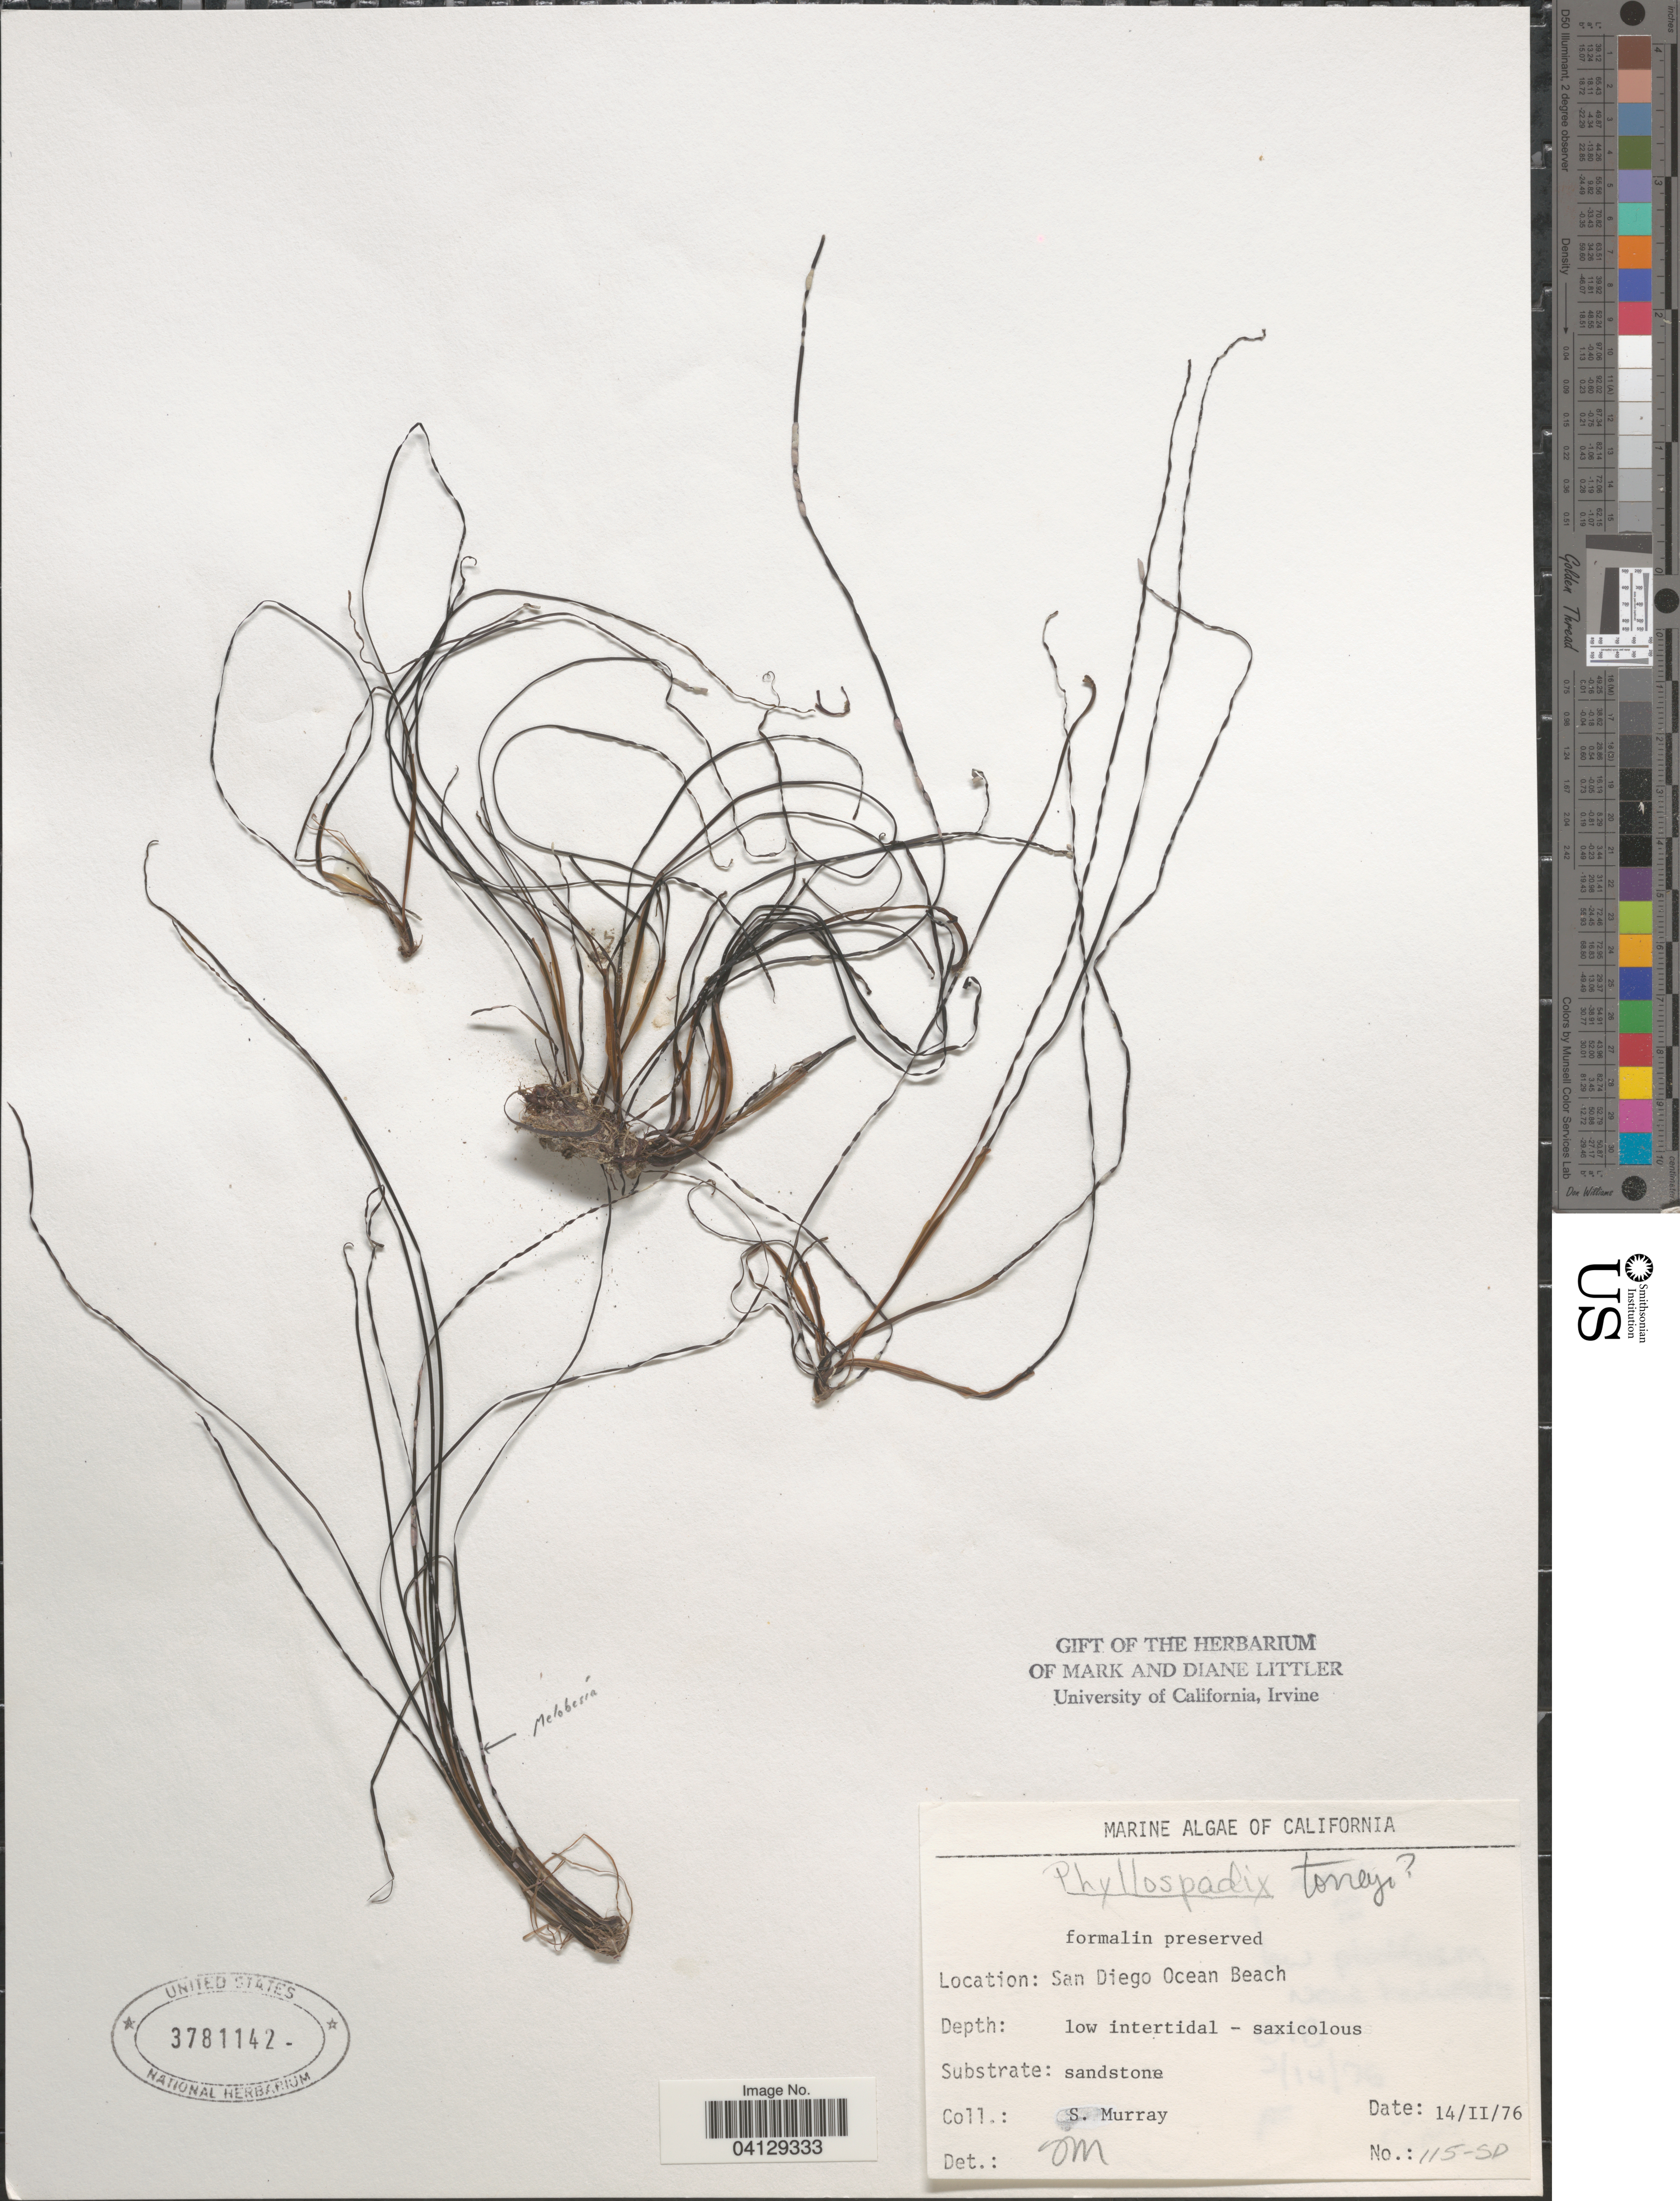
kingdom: Plantae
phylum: Tracheophyta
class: Liliopsida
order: Alismatales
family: Zosteraceae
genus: Phyllospadix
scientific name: Phyllospadix torreyi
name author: S. Watson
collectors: S. Murray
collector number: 115-SD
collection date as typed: Transcribed d/m/y: 14/2/76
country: United States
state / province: California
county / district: San Diego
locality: San Diego Ocean Beach.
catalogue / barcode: US 3781142